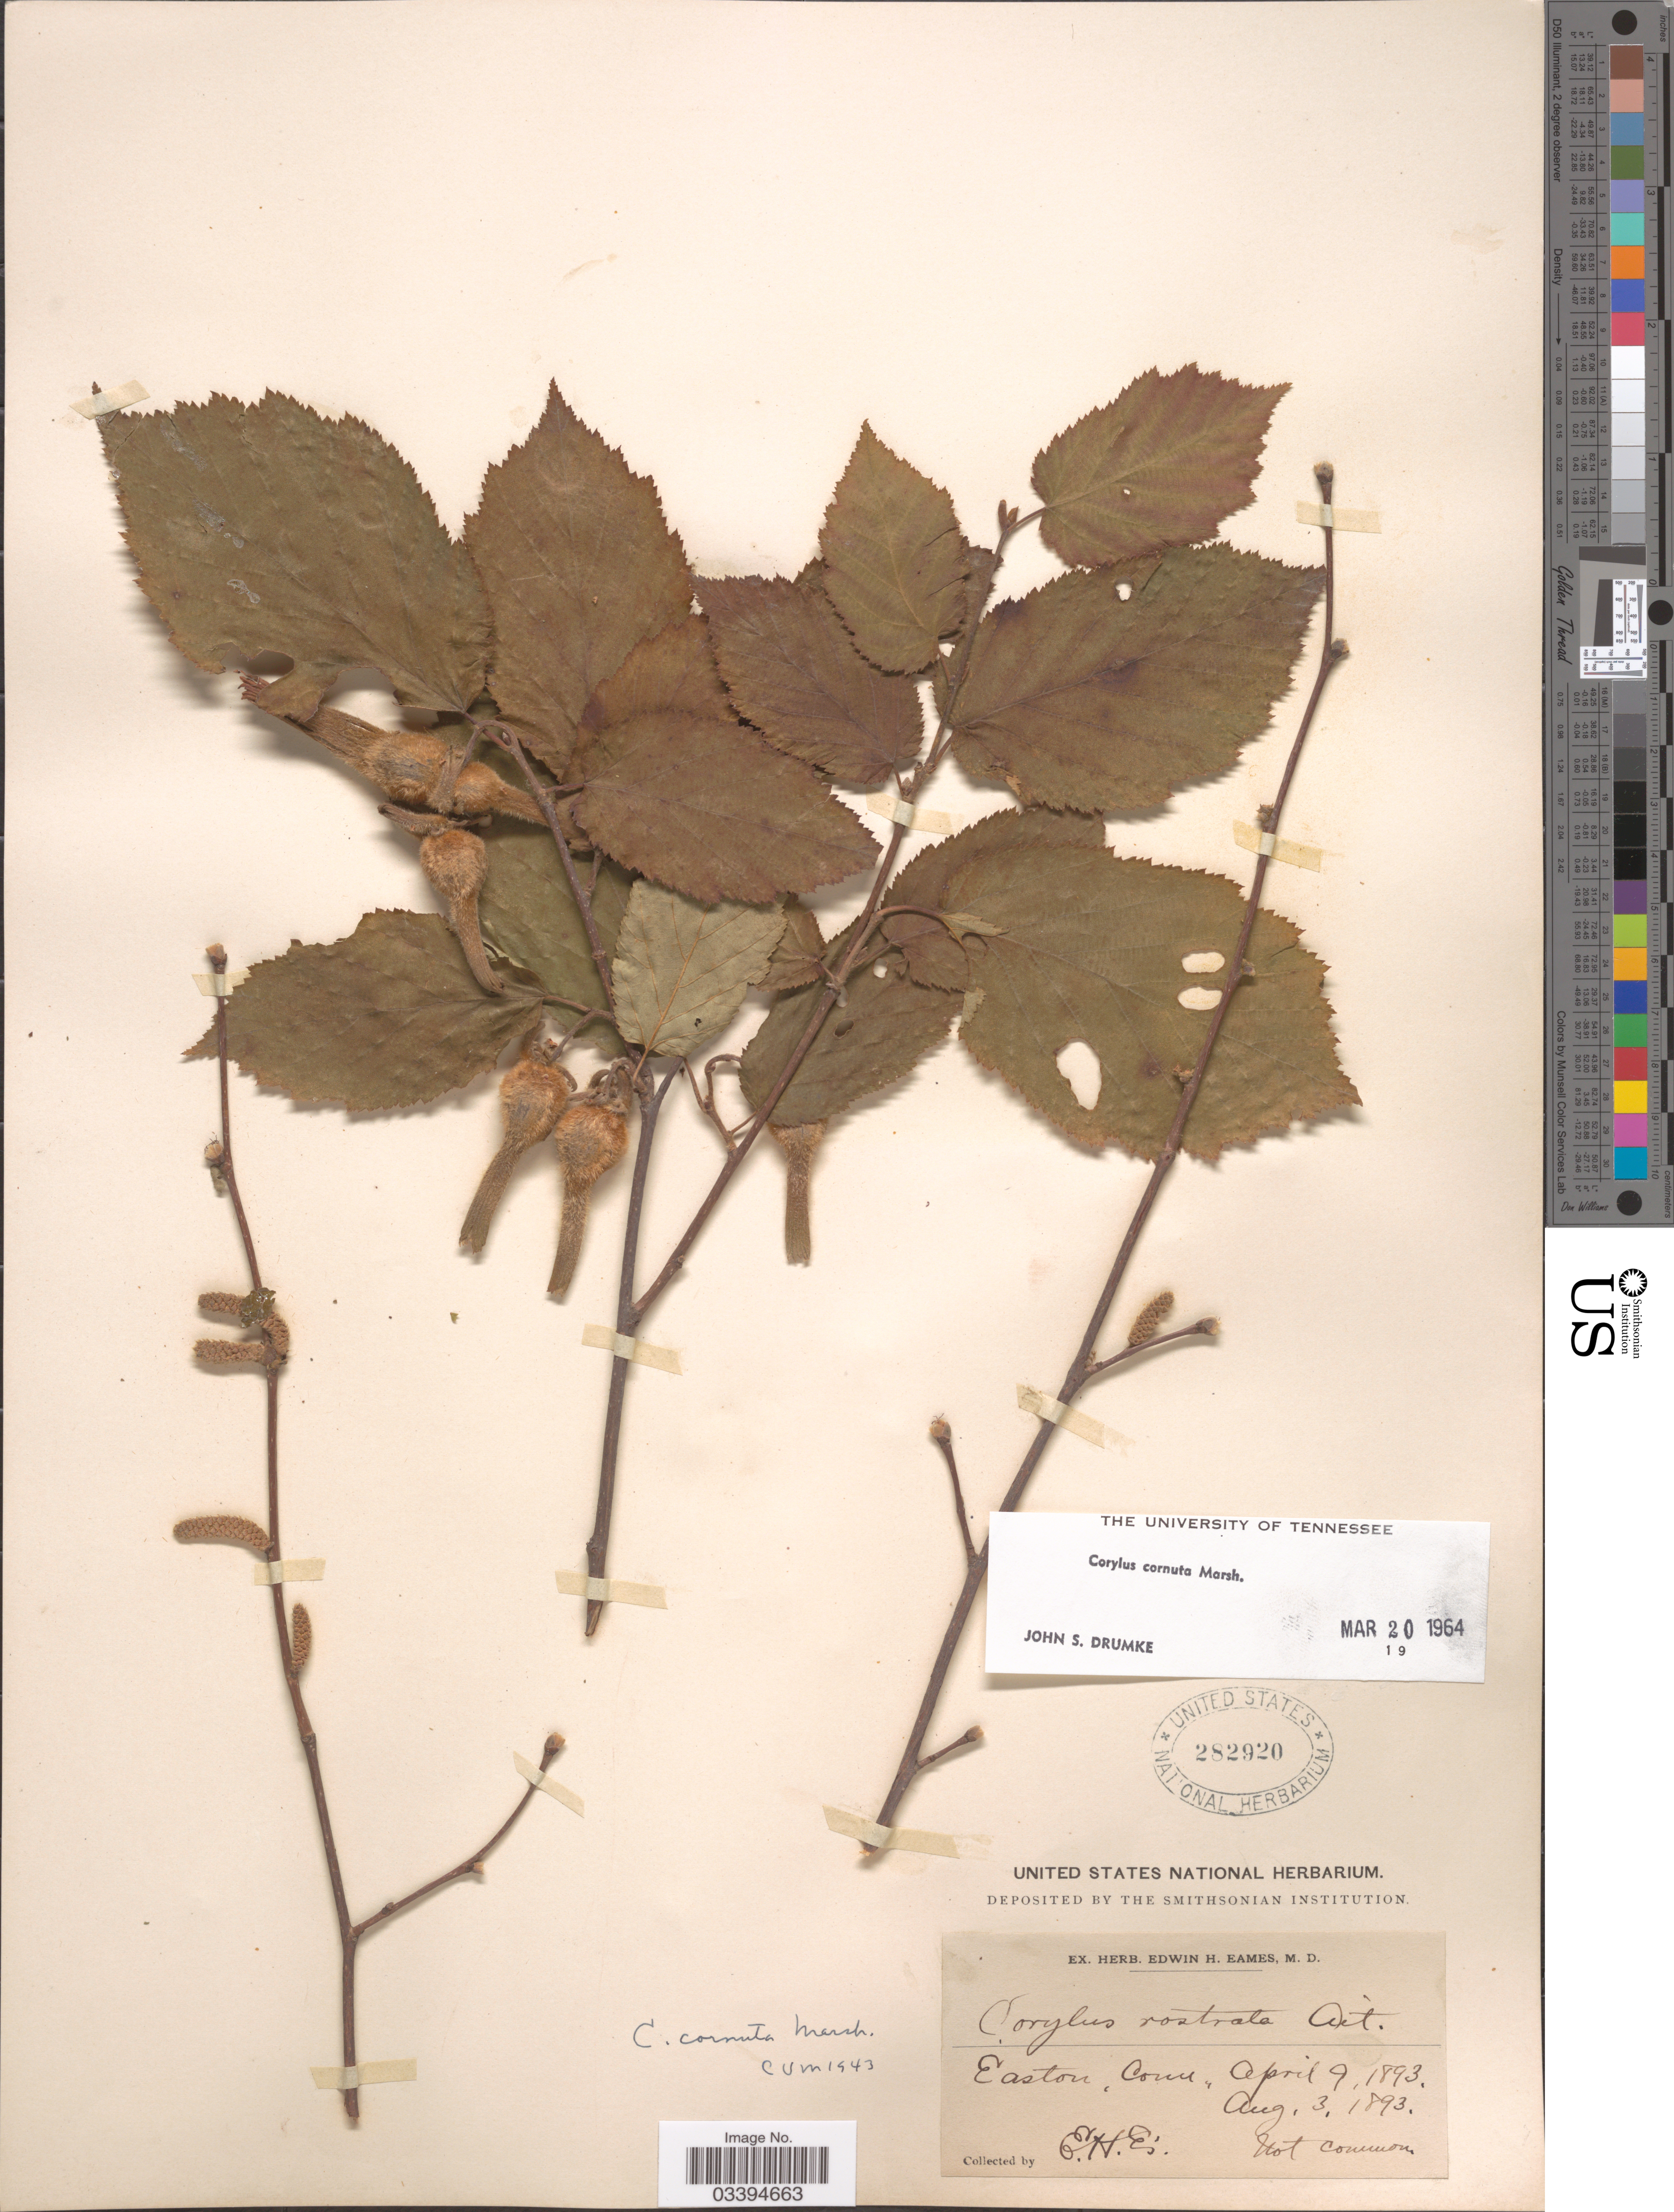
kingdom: Plantae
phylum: Tracheophyta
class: Magnoliopsida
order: Fagales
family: Betulaceae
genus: Corylus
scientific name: Corylus cornuta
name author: Marshall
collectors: E. H. Eames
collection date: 1893-04-19/1893-08-03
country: United States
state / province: Connecticut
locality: Easton.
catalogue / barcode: US 282920